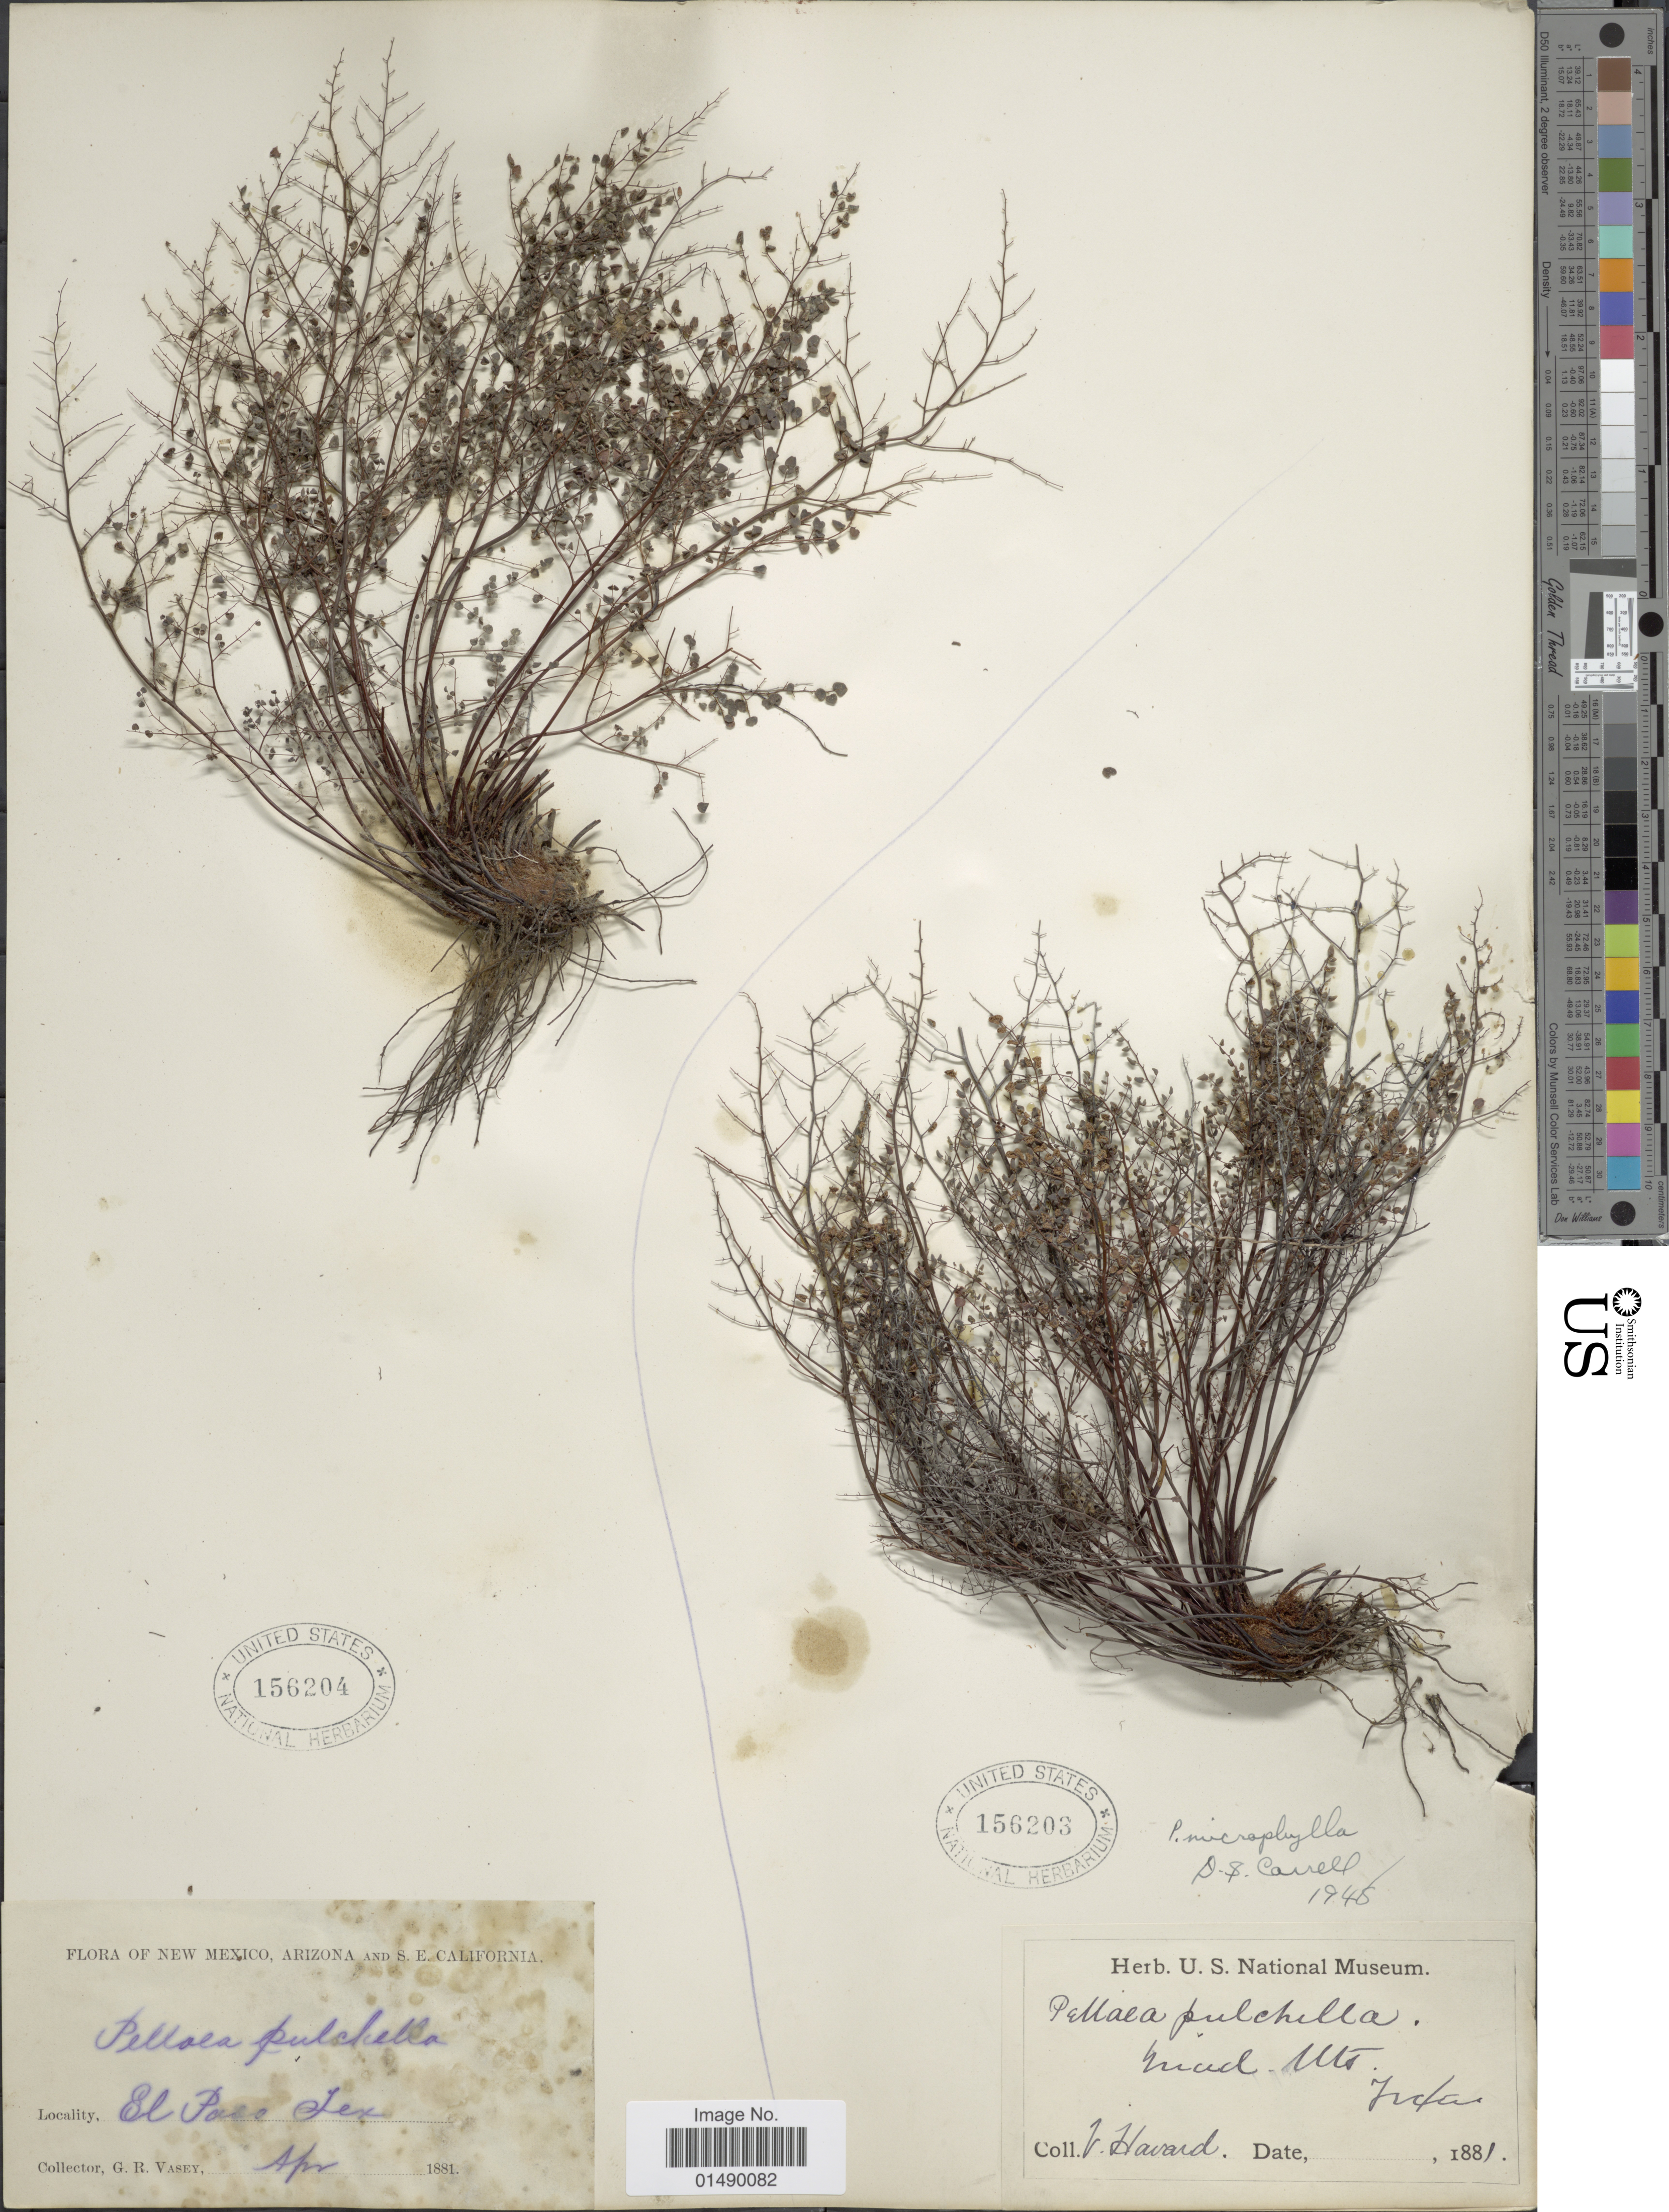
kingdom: Plantae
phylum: Tracheophyta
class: Polypodiopsida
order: Polypodiales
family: Pteridaceae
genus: Argyrochosma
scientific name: Argyrochosma microphylla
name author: (Mett. ex Kuhn) Windham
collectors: G. R. Vasey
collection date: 1881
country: United States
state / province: Texas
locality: Texas, El Paso.New Mexico, Arizona and S.E. California.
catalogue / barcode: US 156204